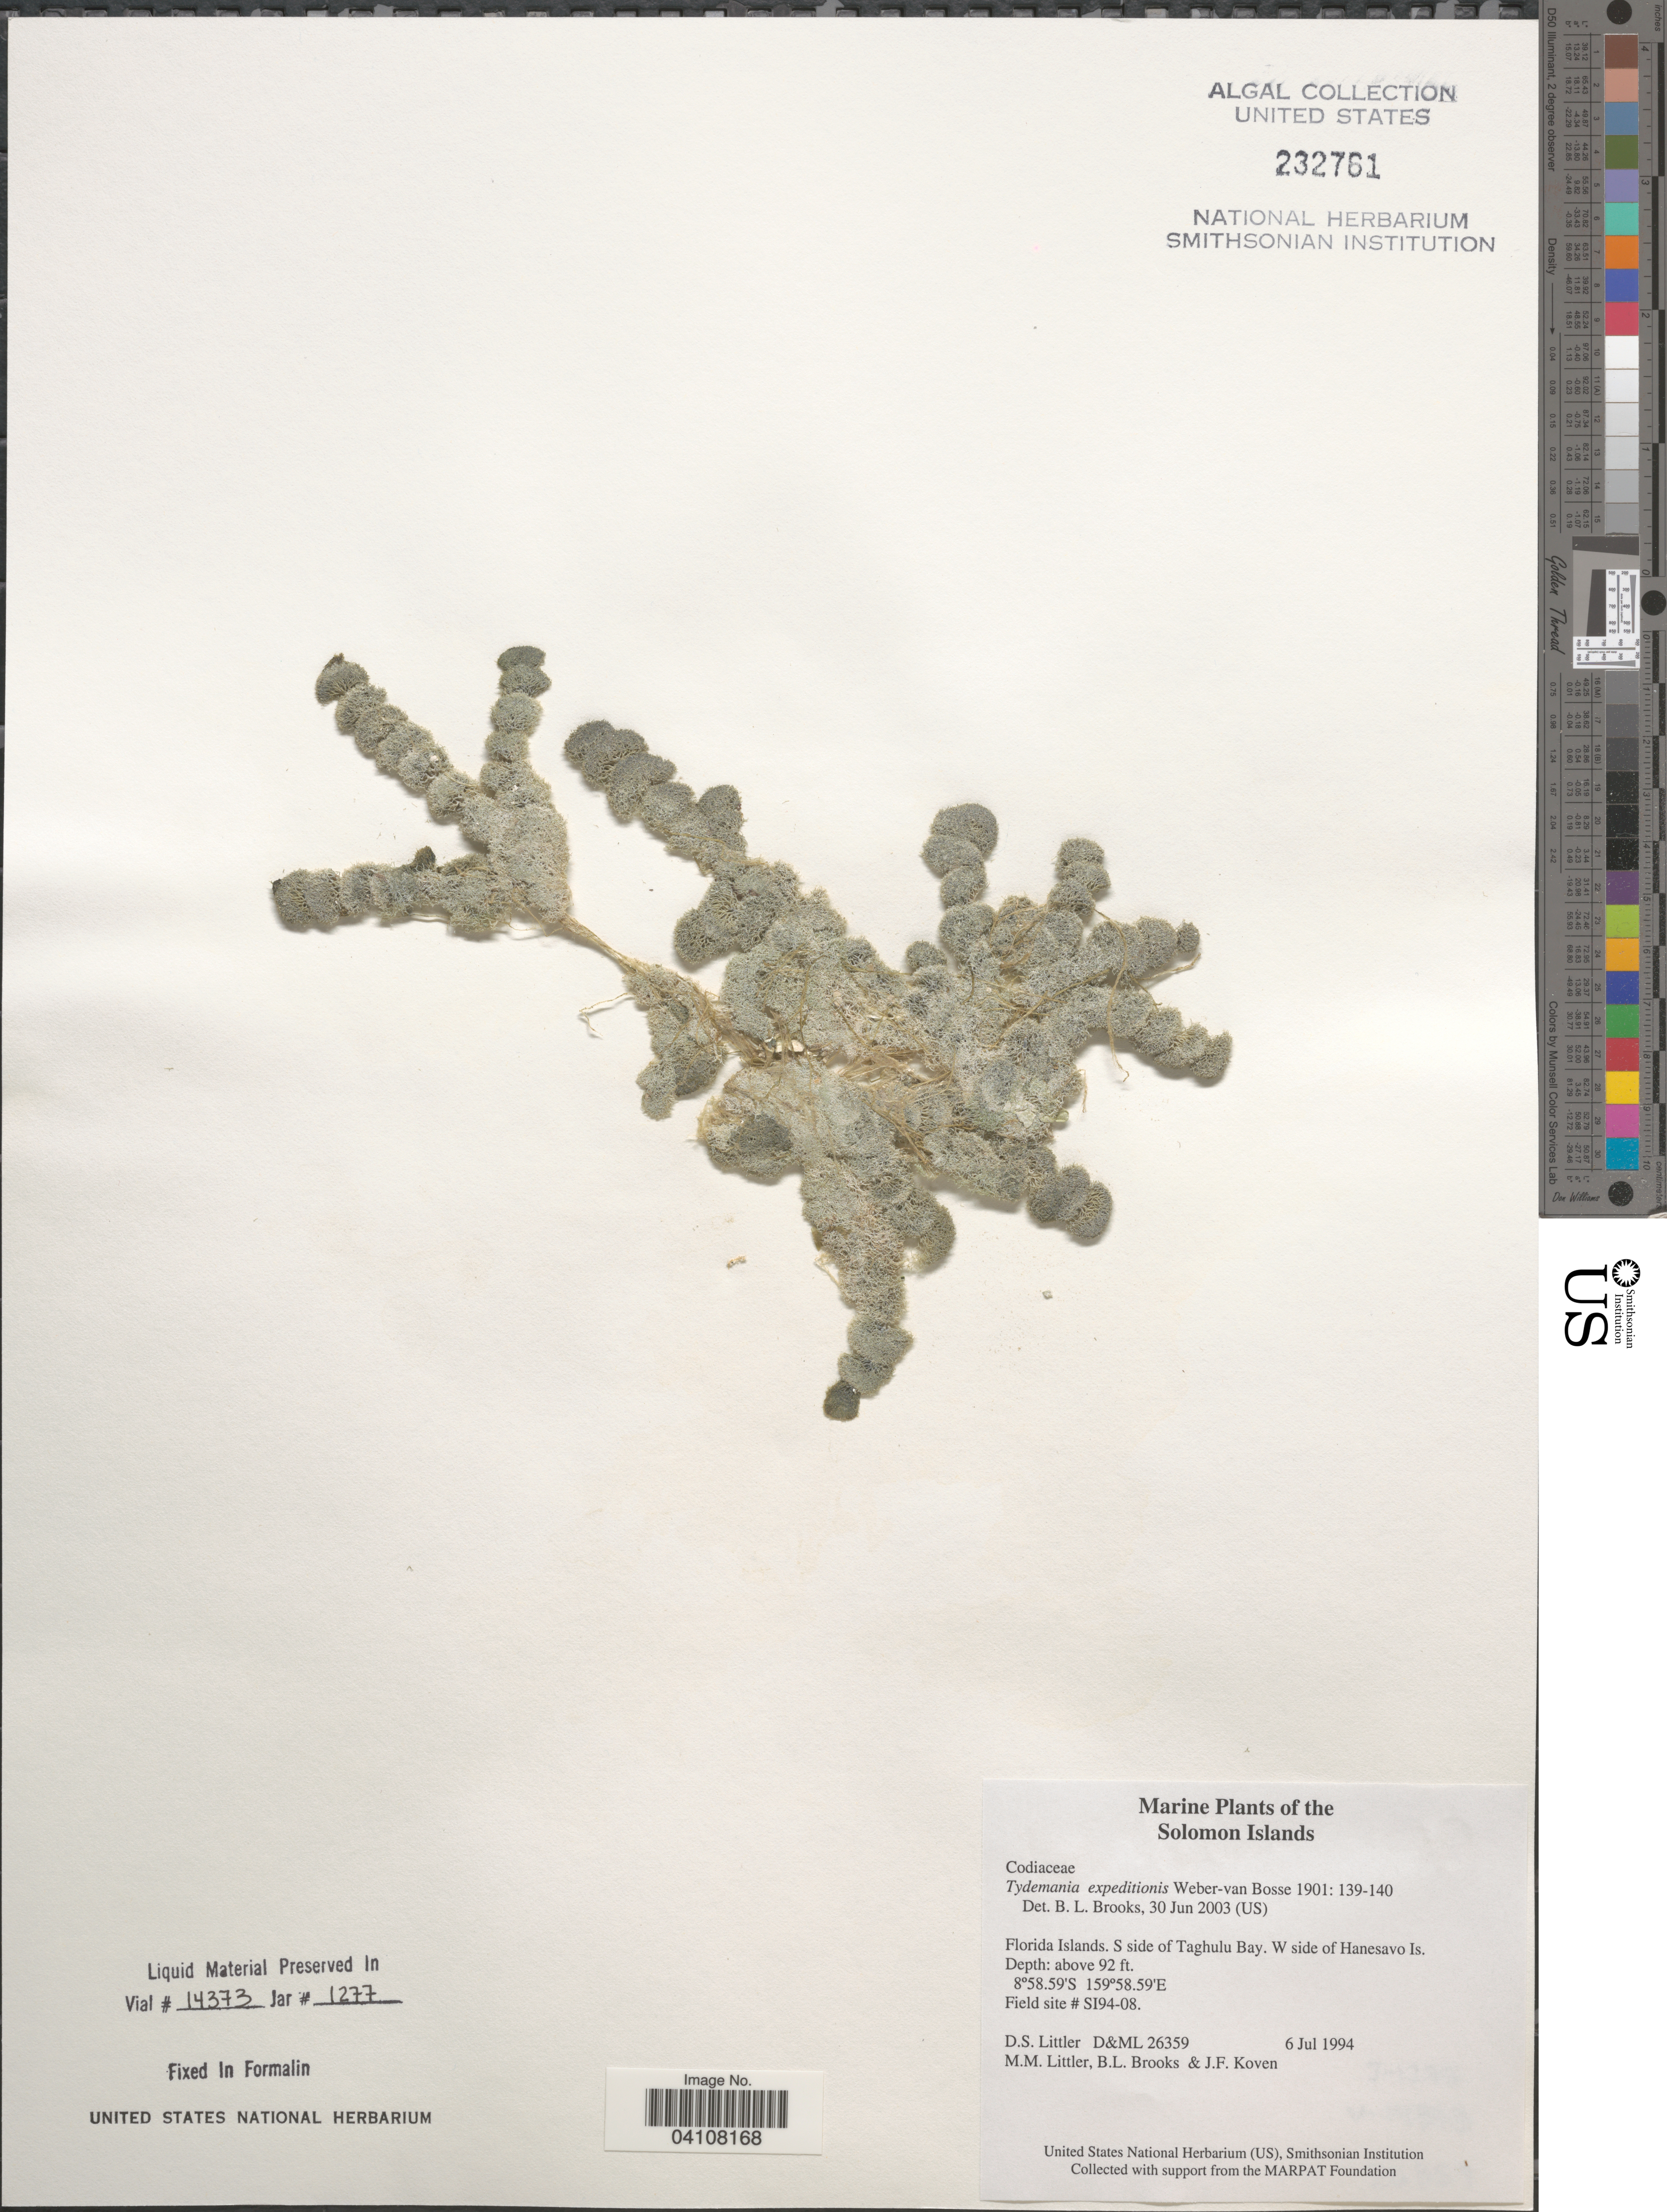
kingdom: Plantae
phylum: Chlorophyta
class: Ulvophyceae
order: Bryopsidales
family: Udoteaceae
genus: Tydemania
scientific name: Tydemania expeditionis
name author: Weber Bosse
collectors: D. S. Littler, B. Brooks & J. Koven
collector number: D&ML26359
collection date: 1994-07-06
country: Solomon Islands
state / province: Solomon Islands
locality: Florida Islands. S side of Taghulu Bay. W side of Hanesavo Is. Field site # SI94-08.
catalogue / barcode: US 232761